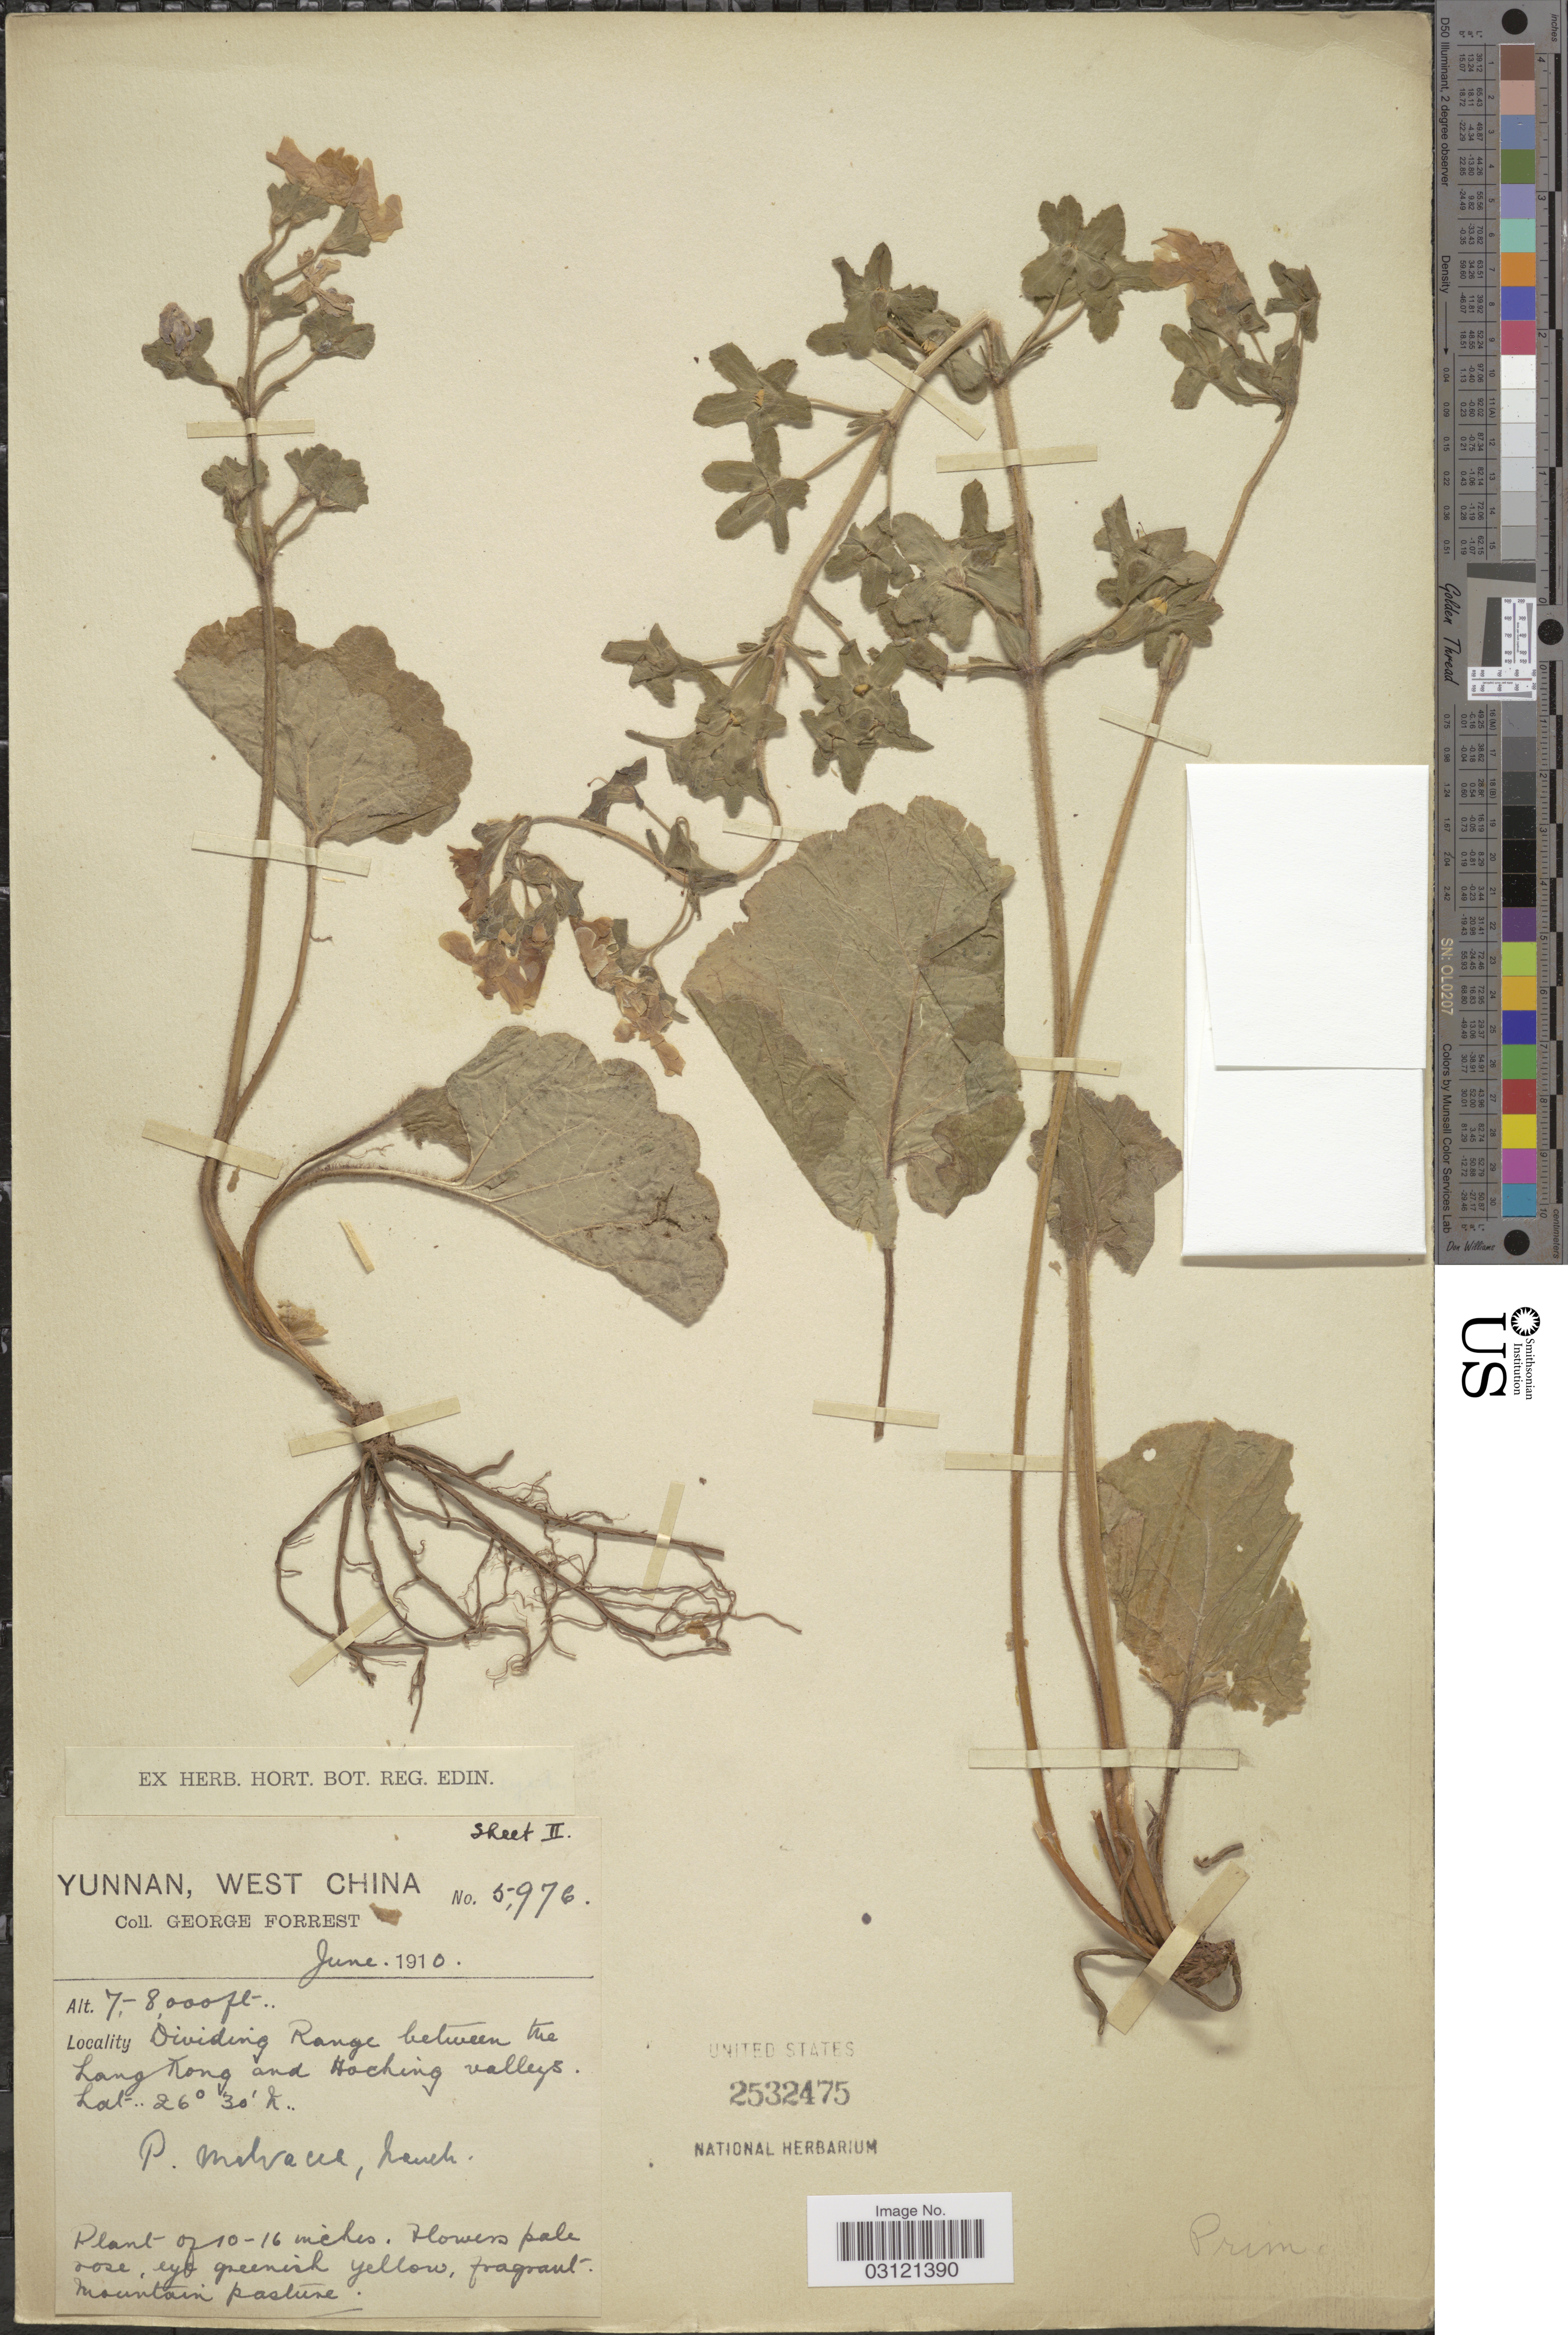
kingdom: Plantae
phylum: Tracheophyta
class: Magnoliopsida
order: Ericales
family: Primulaceae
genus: Primula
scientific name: Primula malvacea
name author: Franch.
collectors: G. Forrest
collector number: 5976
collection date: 1910-06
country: China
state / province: Yunnan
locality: West China. Dividing Range between the Lang Kong and Hoching [interpreted] valleys.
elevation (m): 2134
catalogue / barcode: US 2532475